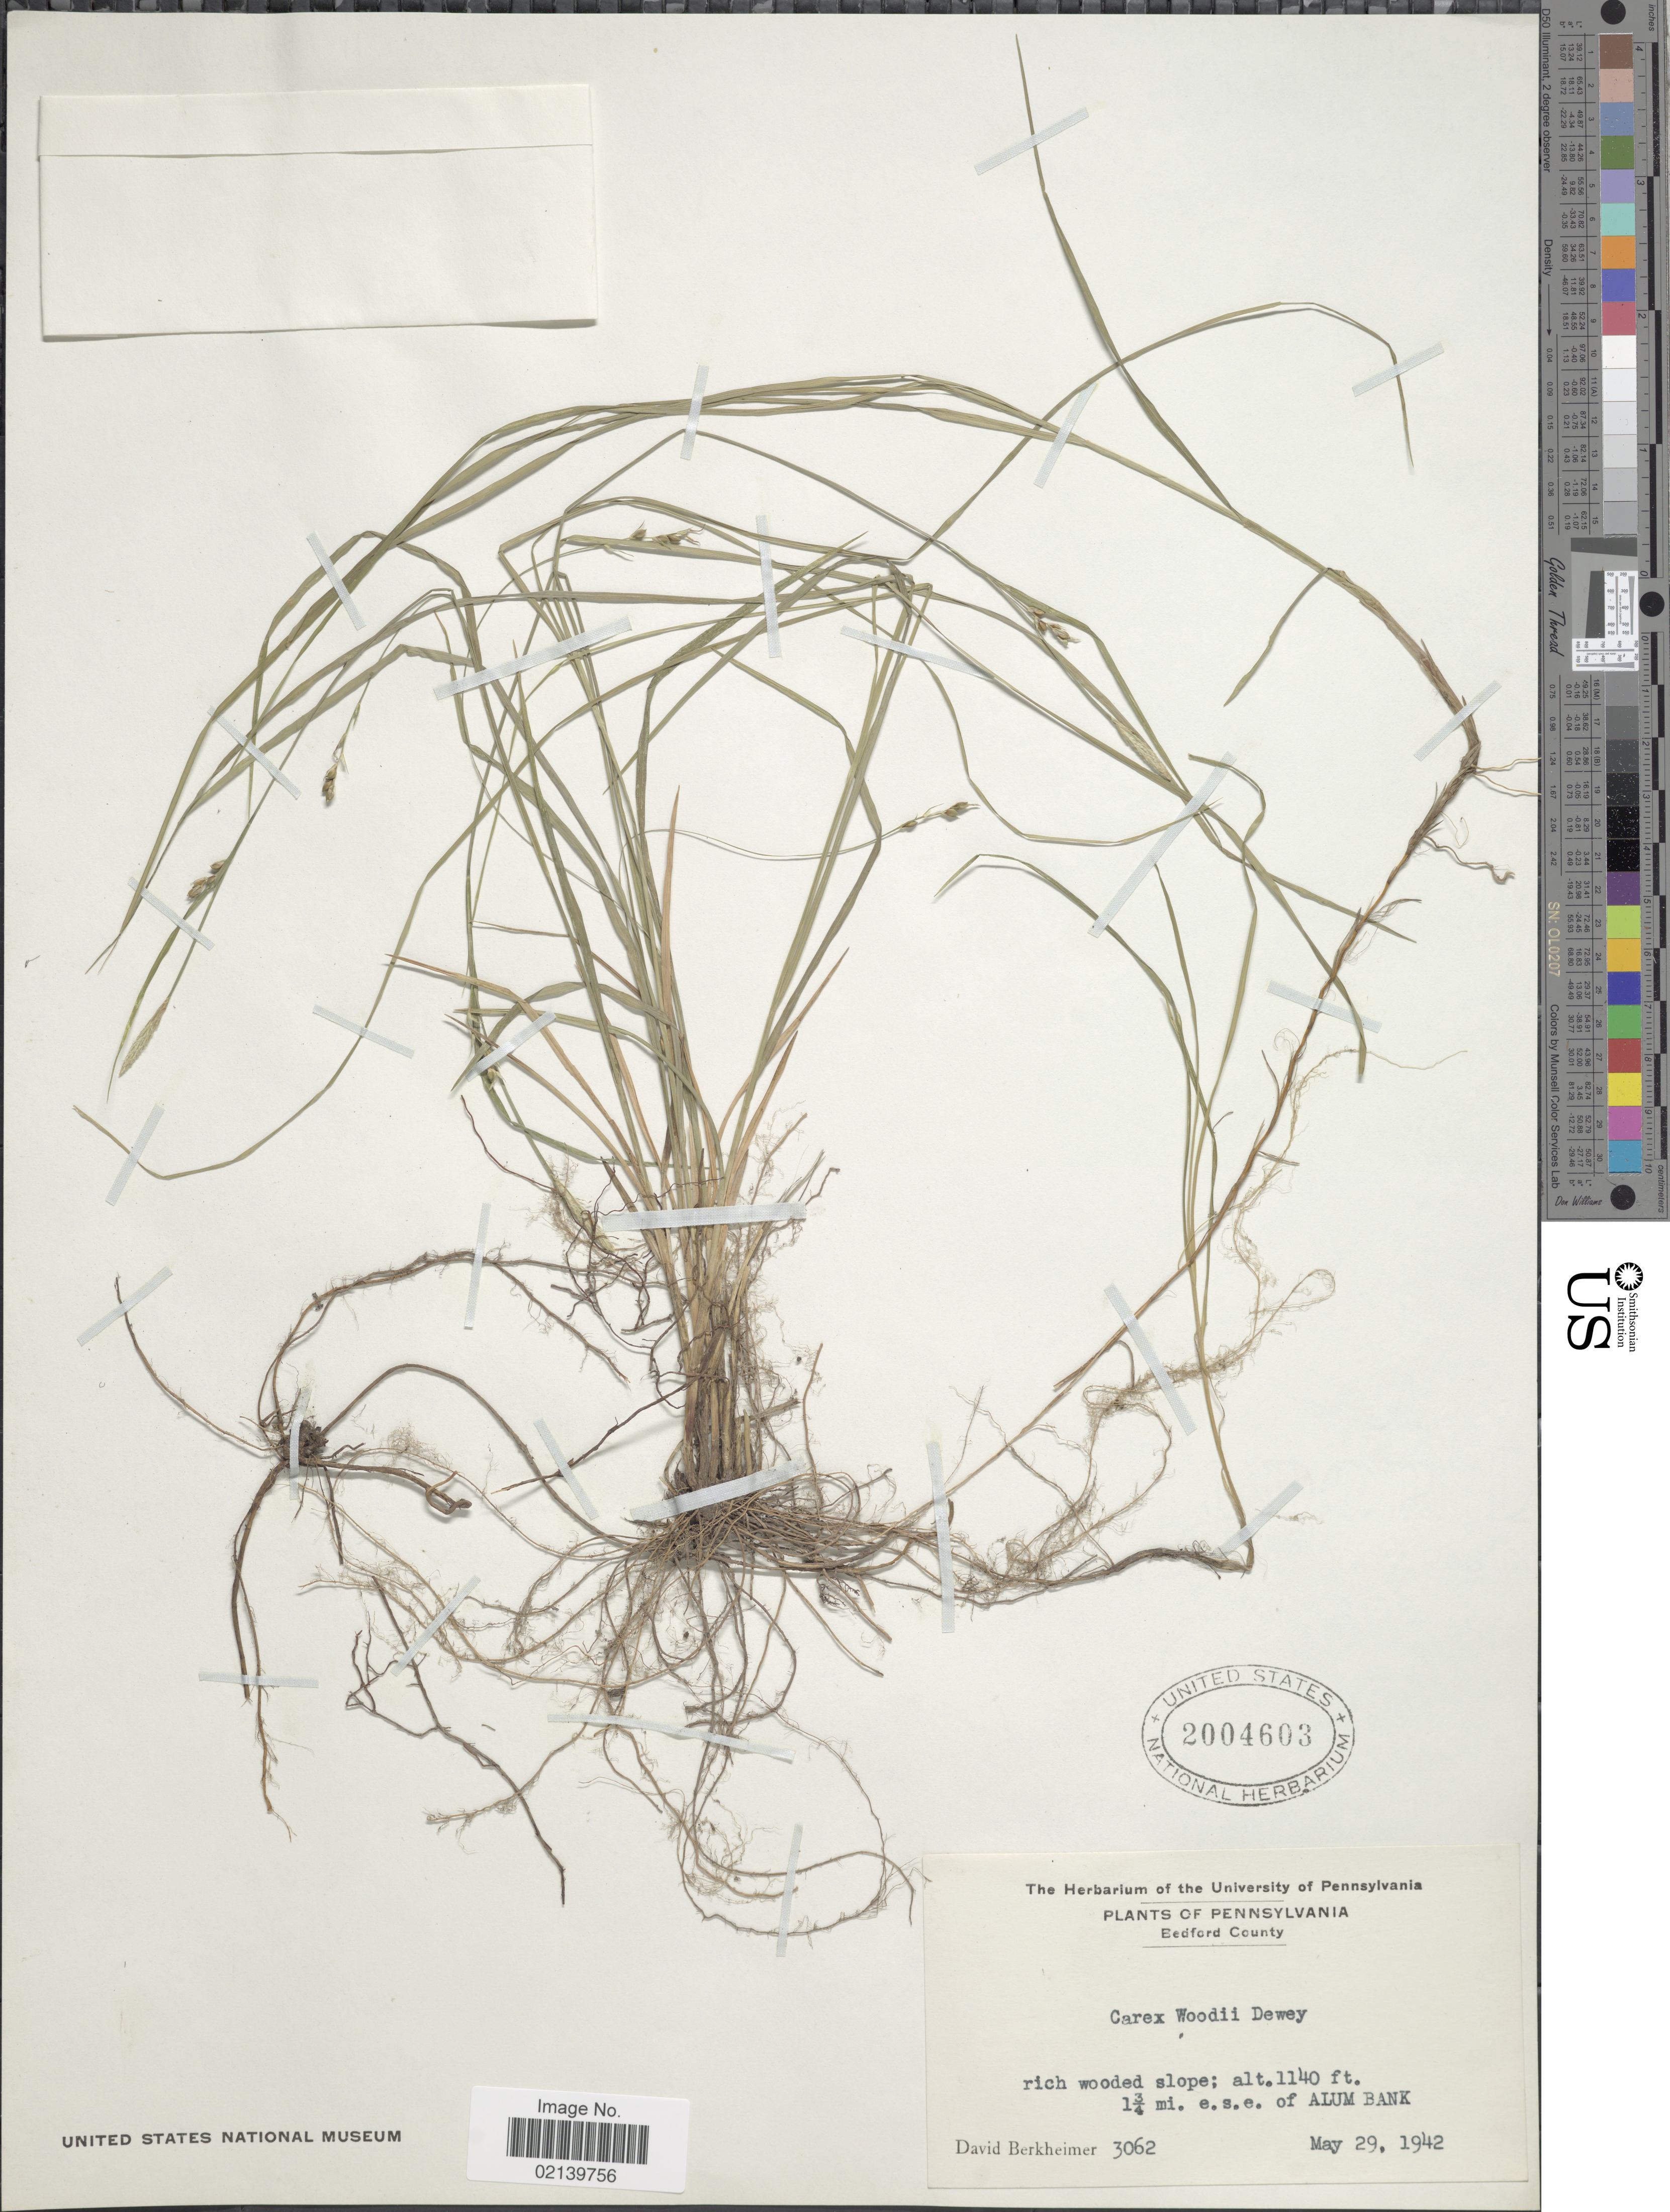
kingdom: Plantae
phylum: Tracheophyta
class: Liliopsida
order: Poales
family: Cyperaceae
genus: Carex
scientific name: Carex woodii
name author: Dewey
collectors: D. Berkheimer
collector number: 3062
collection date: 1942-05-29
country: United States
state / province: Pennsylvania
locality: Bedford County, 1 3/4 mi. e.s.e. of Alum Bank.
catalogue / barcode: US 2004603